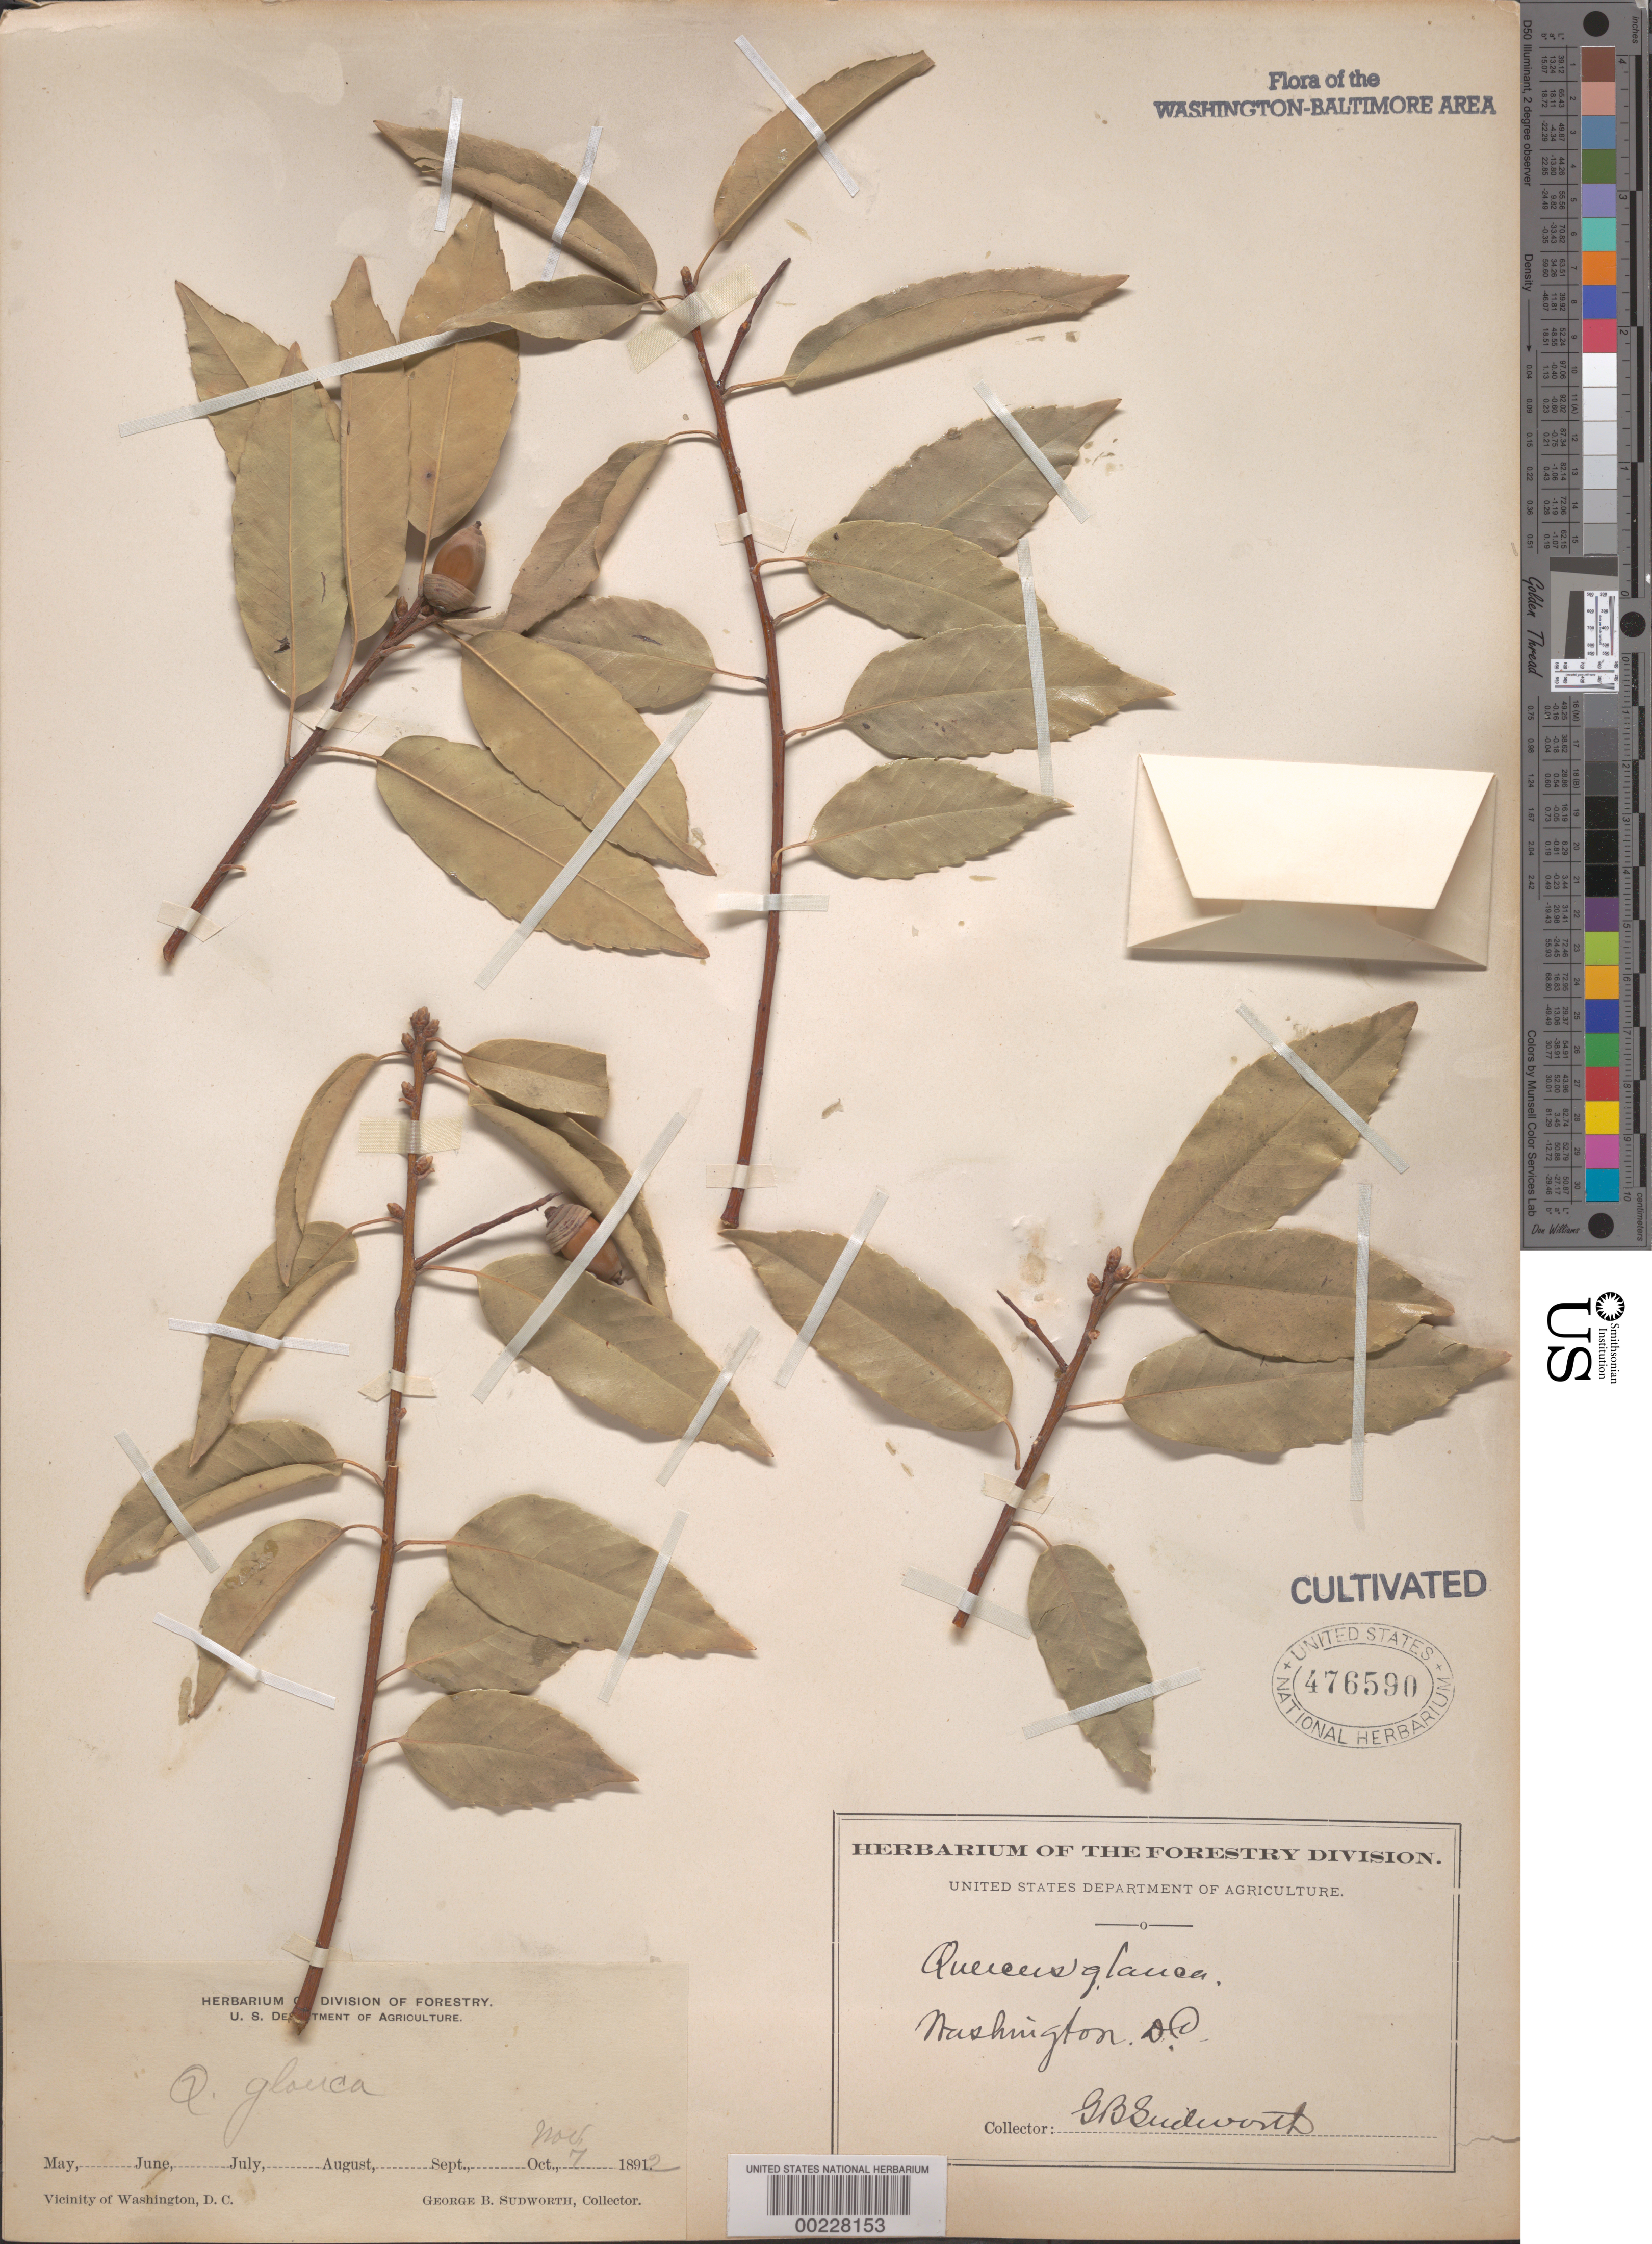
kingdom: Plantae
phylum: Tracheophyta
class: Magnoliopsida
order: Fagales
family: Fagaceae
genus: Quercus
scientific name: Quercus glauca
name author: Thunb.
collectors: G. B. Sudworth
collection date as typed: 07 Nov 1882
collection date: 1882-11-07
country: United States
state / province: District of Columbia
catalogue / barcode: US 476590